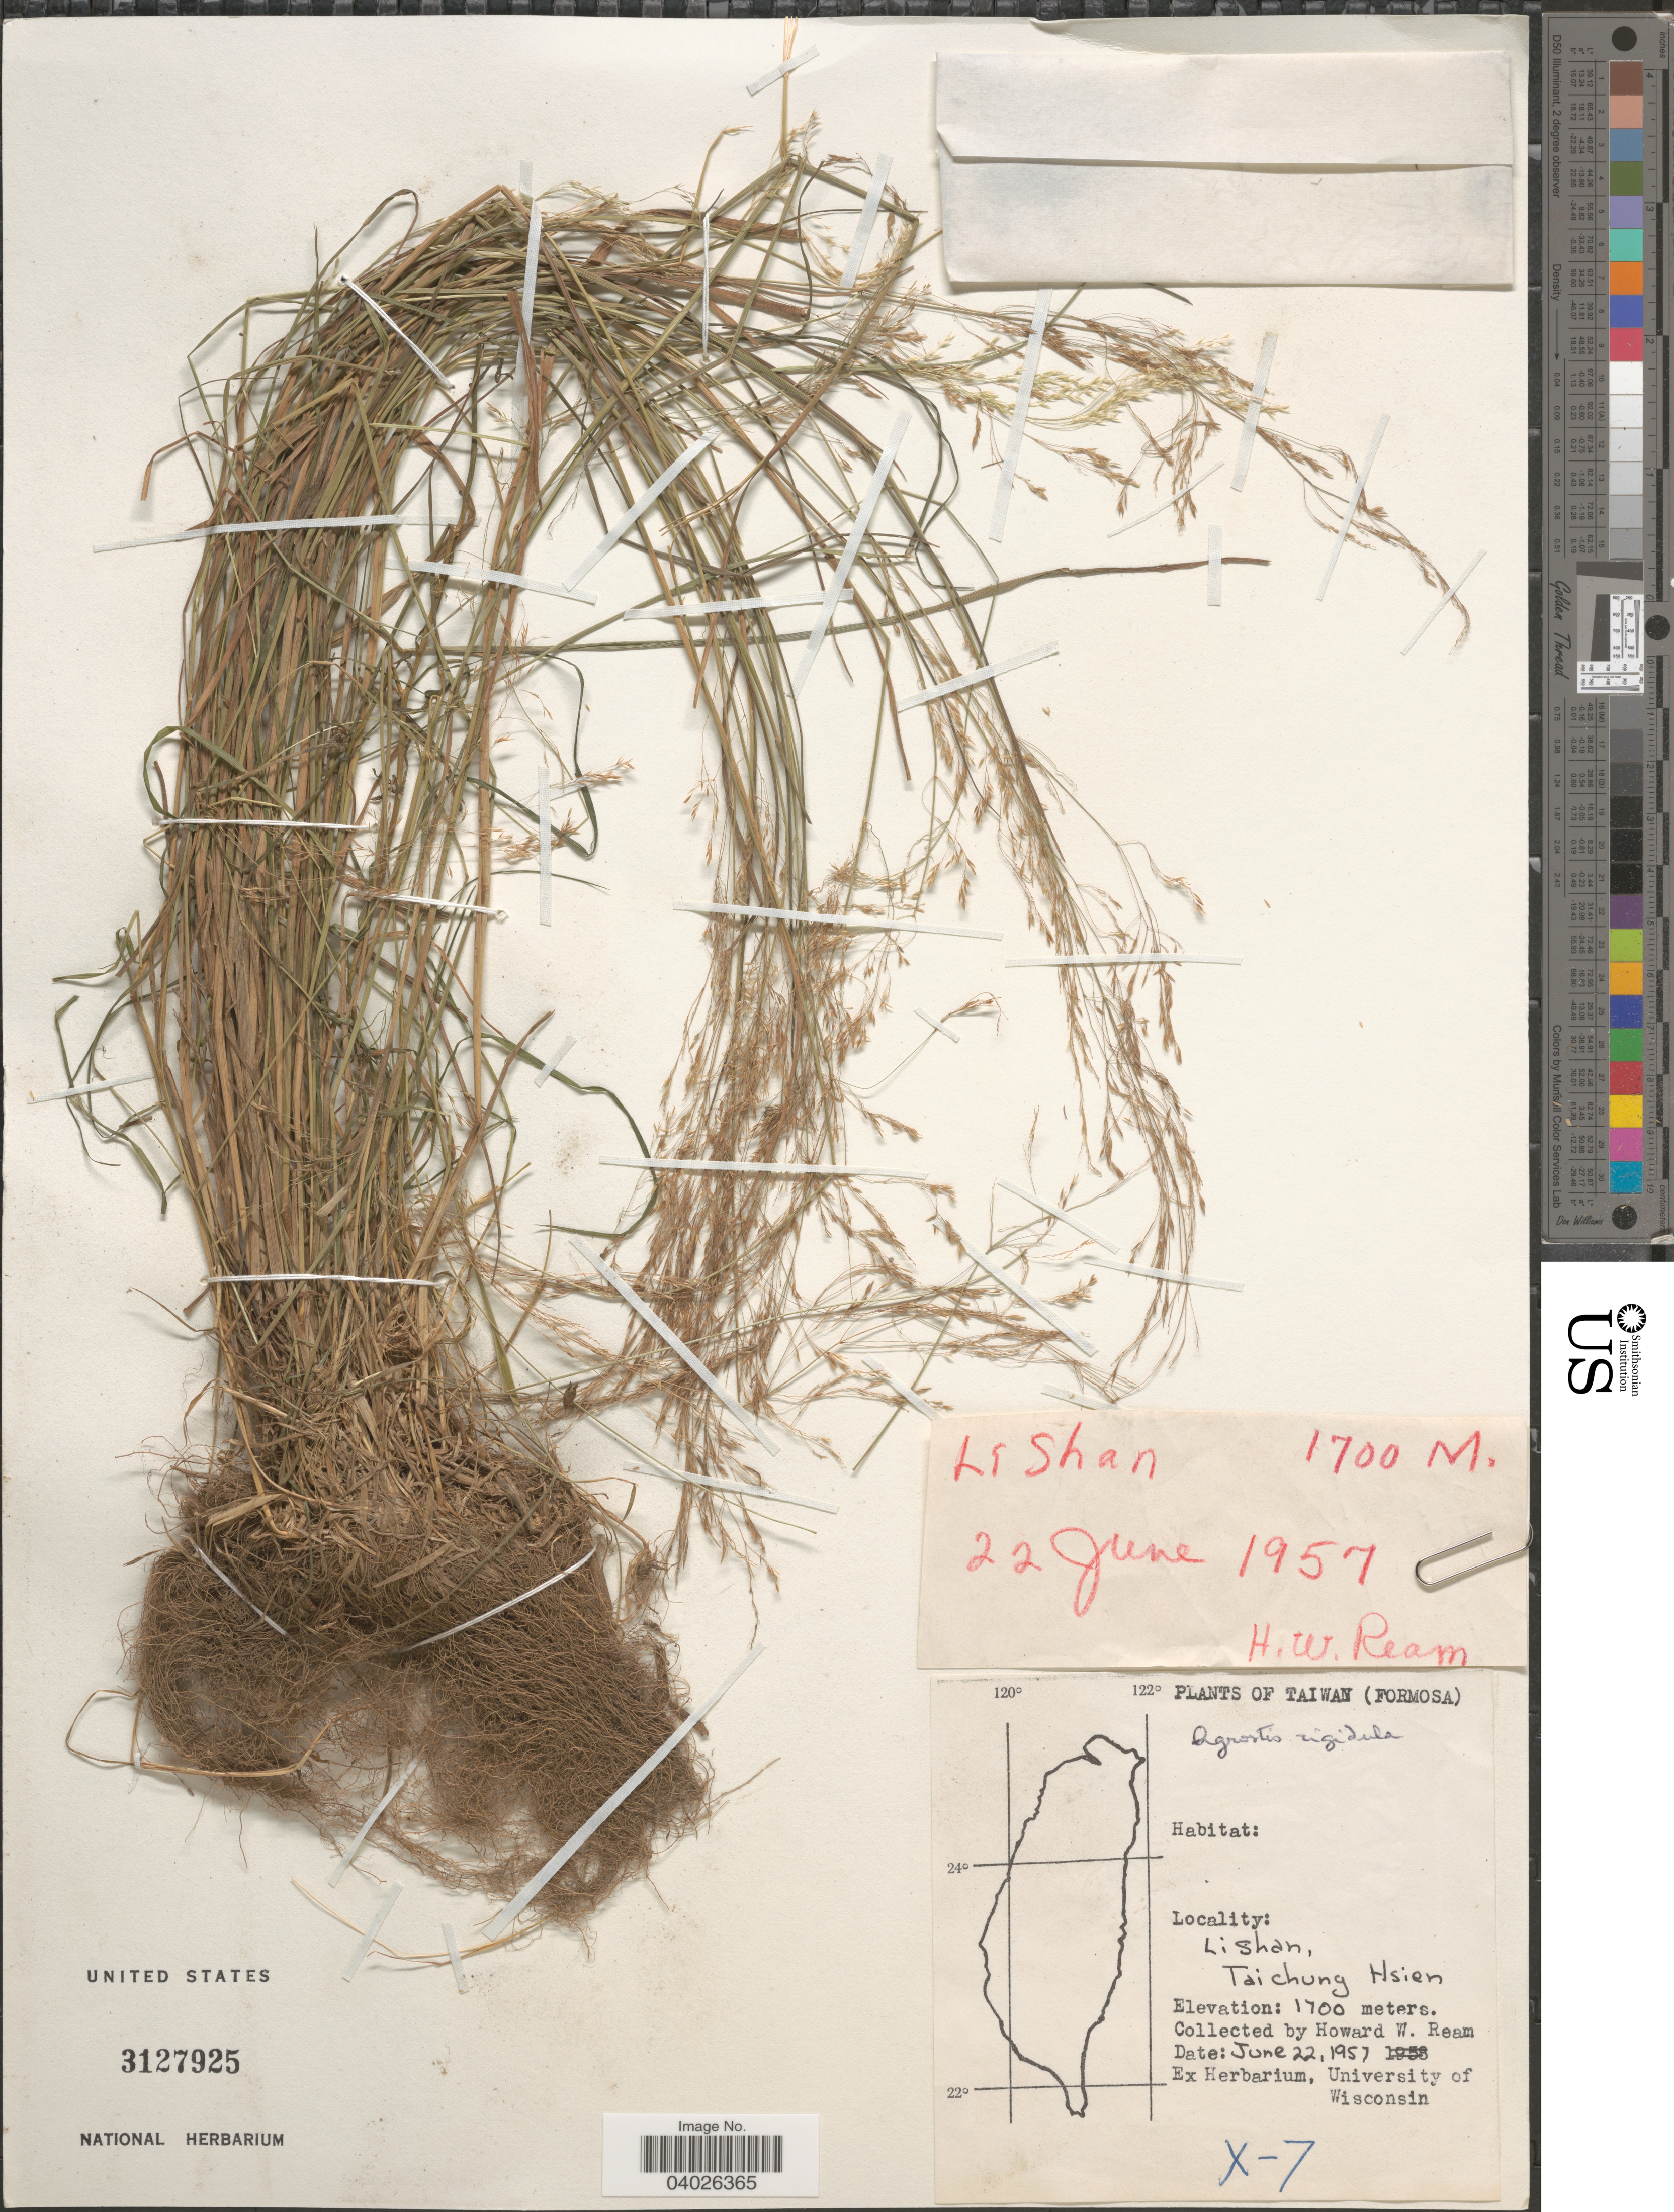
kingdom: Plantae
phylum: Tracheophyta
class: Liliopsida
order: Poales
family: Poaceae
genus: Agrostis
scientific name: Agrostis infirma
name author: Büse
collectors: H. Ream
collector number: X-7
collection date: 1957-06-22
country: Taiwan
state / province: Taichung City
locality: (Formosa). Li Shan, Taichung Hsien.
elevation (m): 1700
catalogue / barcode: US 3127925